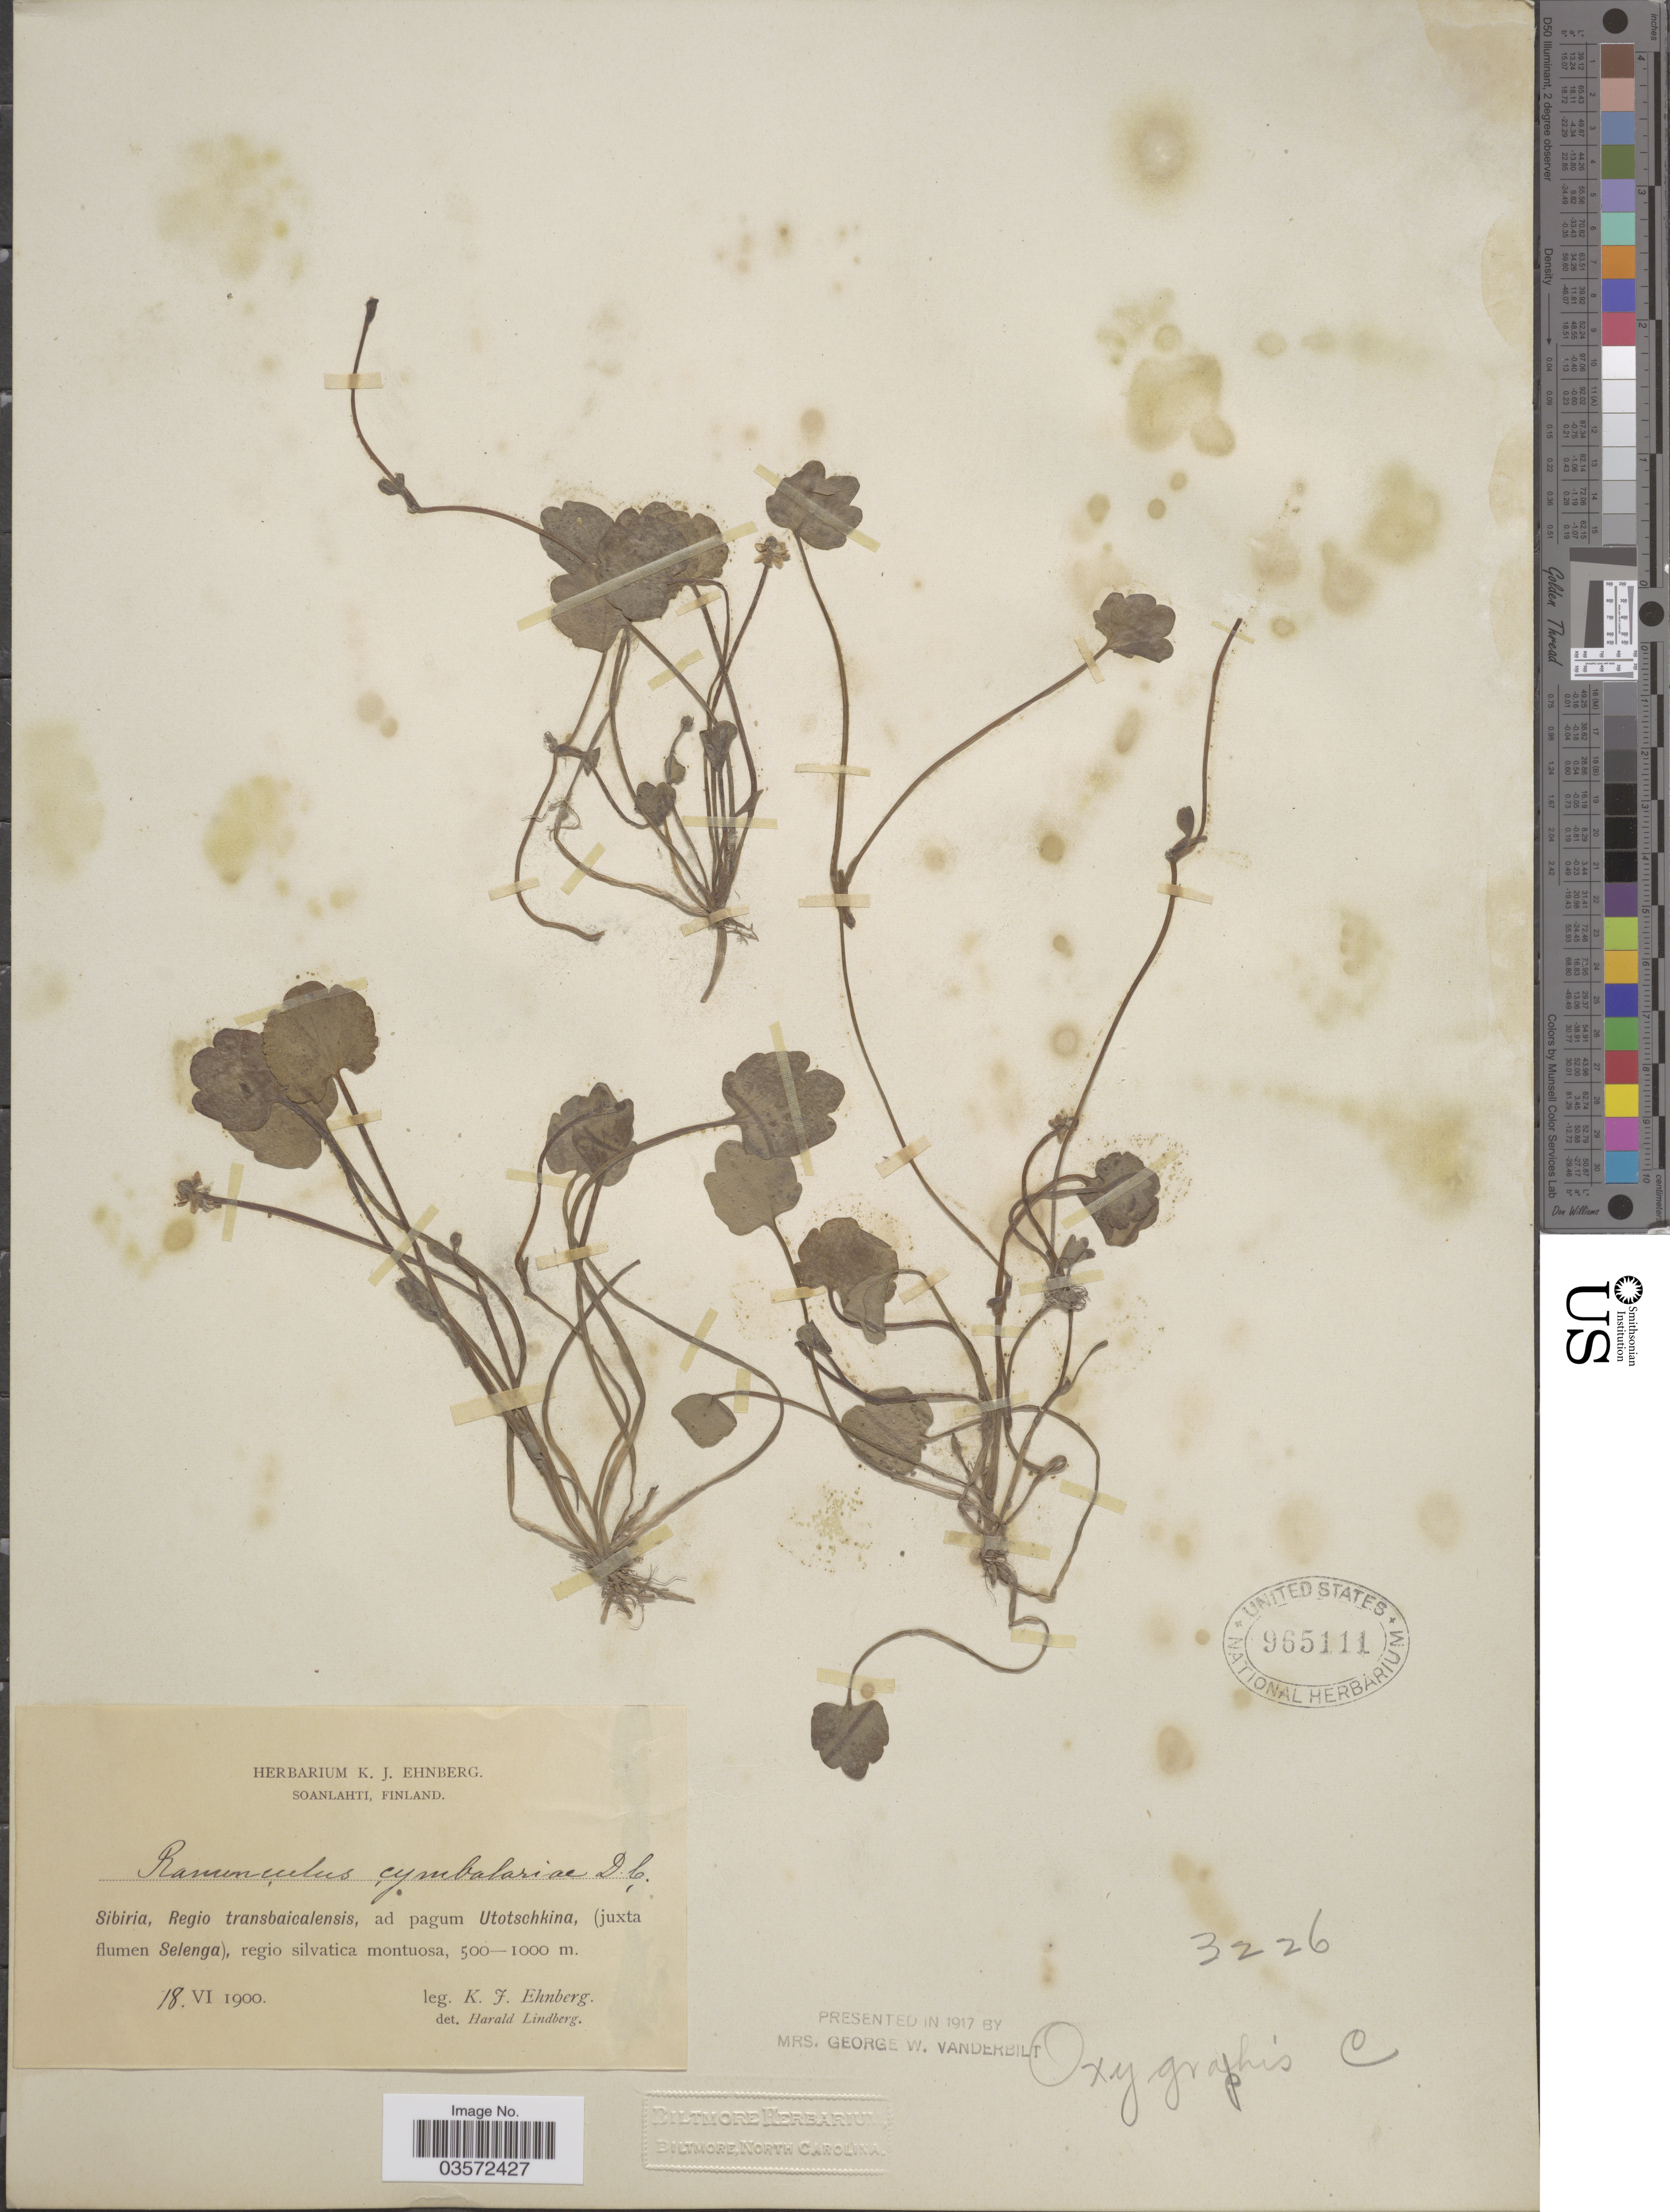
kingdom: Plantae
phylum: Tracheophyta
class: Magnoliopsida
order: Ranunculales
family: Ranunculaceae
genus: Halerpestes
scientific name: Halerpestes cymbalaria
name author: (Pursh) Greene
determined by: Strong, M. T., (US), Smithsonian Institution - National Museum of Natural History (UNITED STATES)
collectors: K. Ehnberg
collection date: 1900-06-18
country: Russian Federation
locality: Sibiria, Regio transbaicalensis, ad pagum Utotschkina, (juxta flumen Selenga).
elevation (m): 500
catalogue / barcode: US 965111